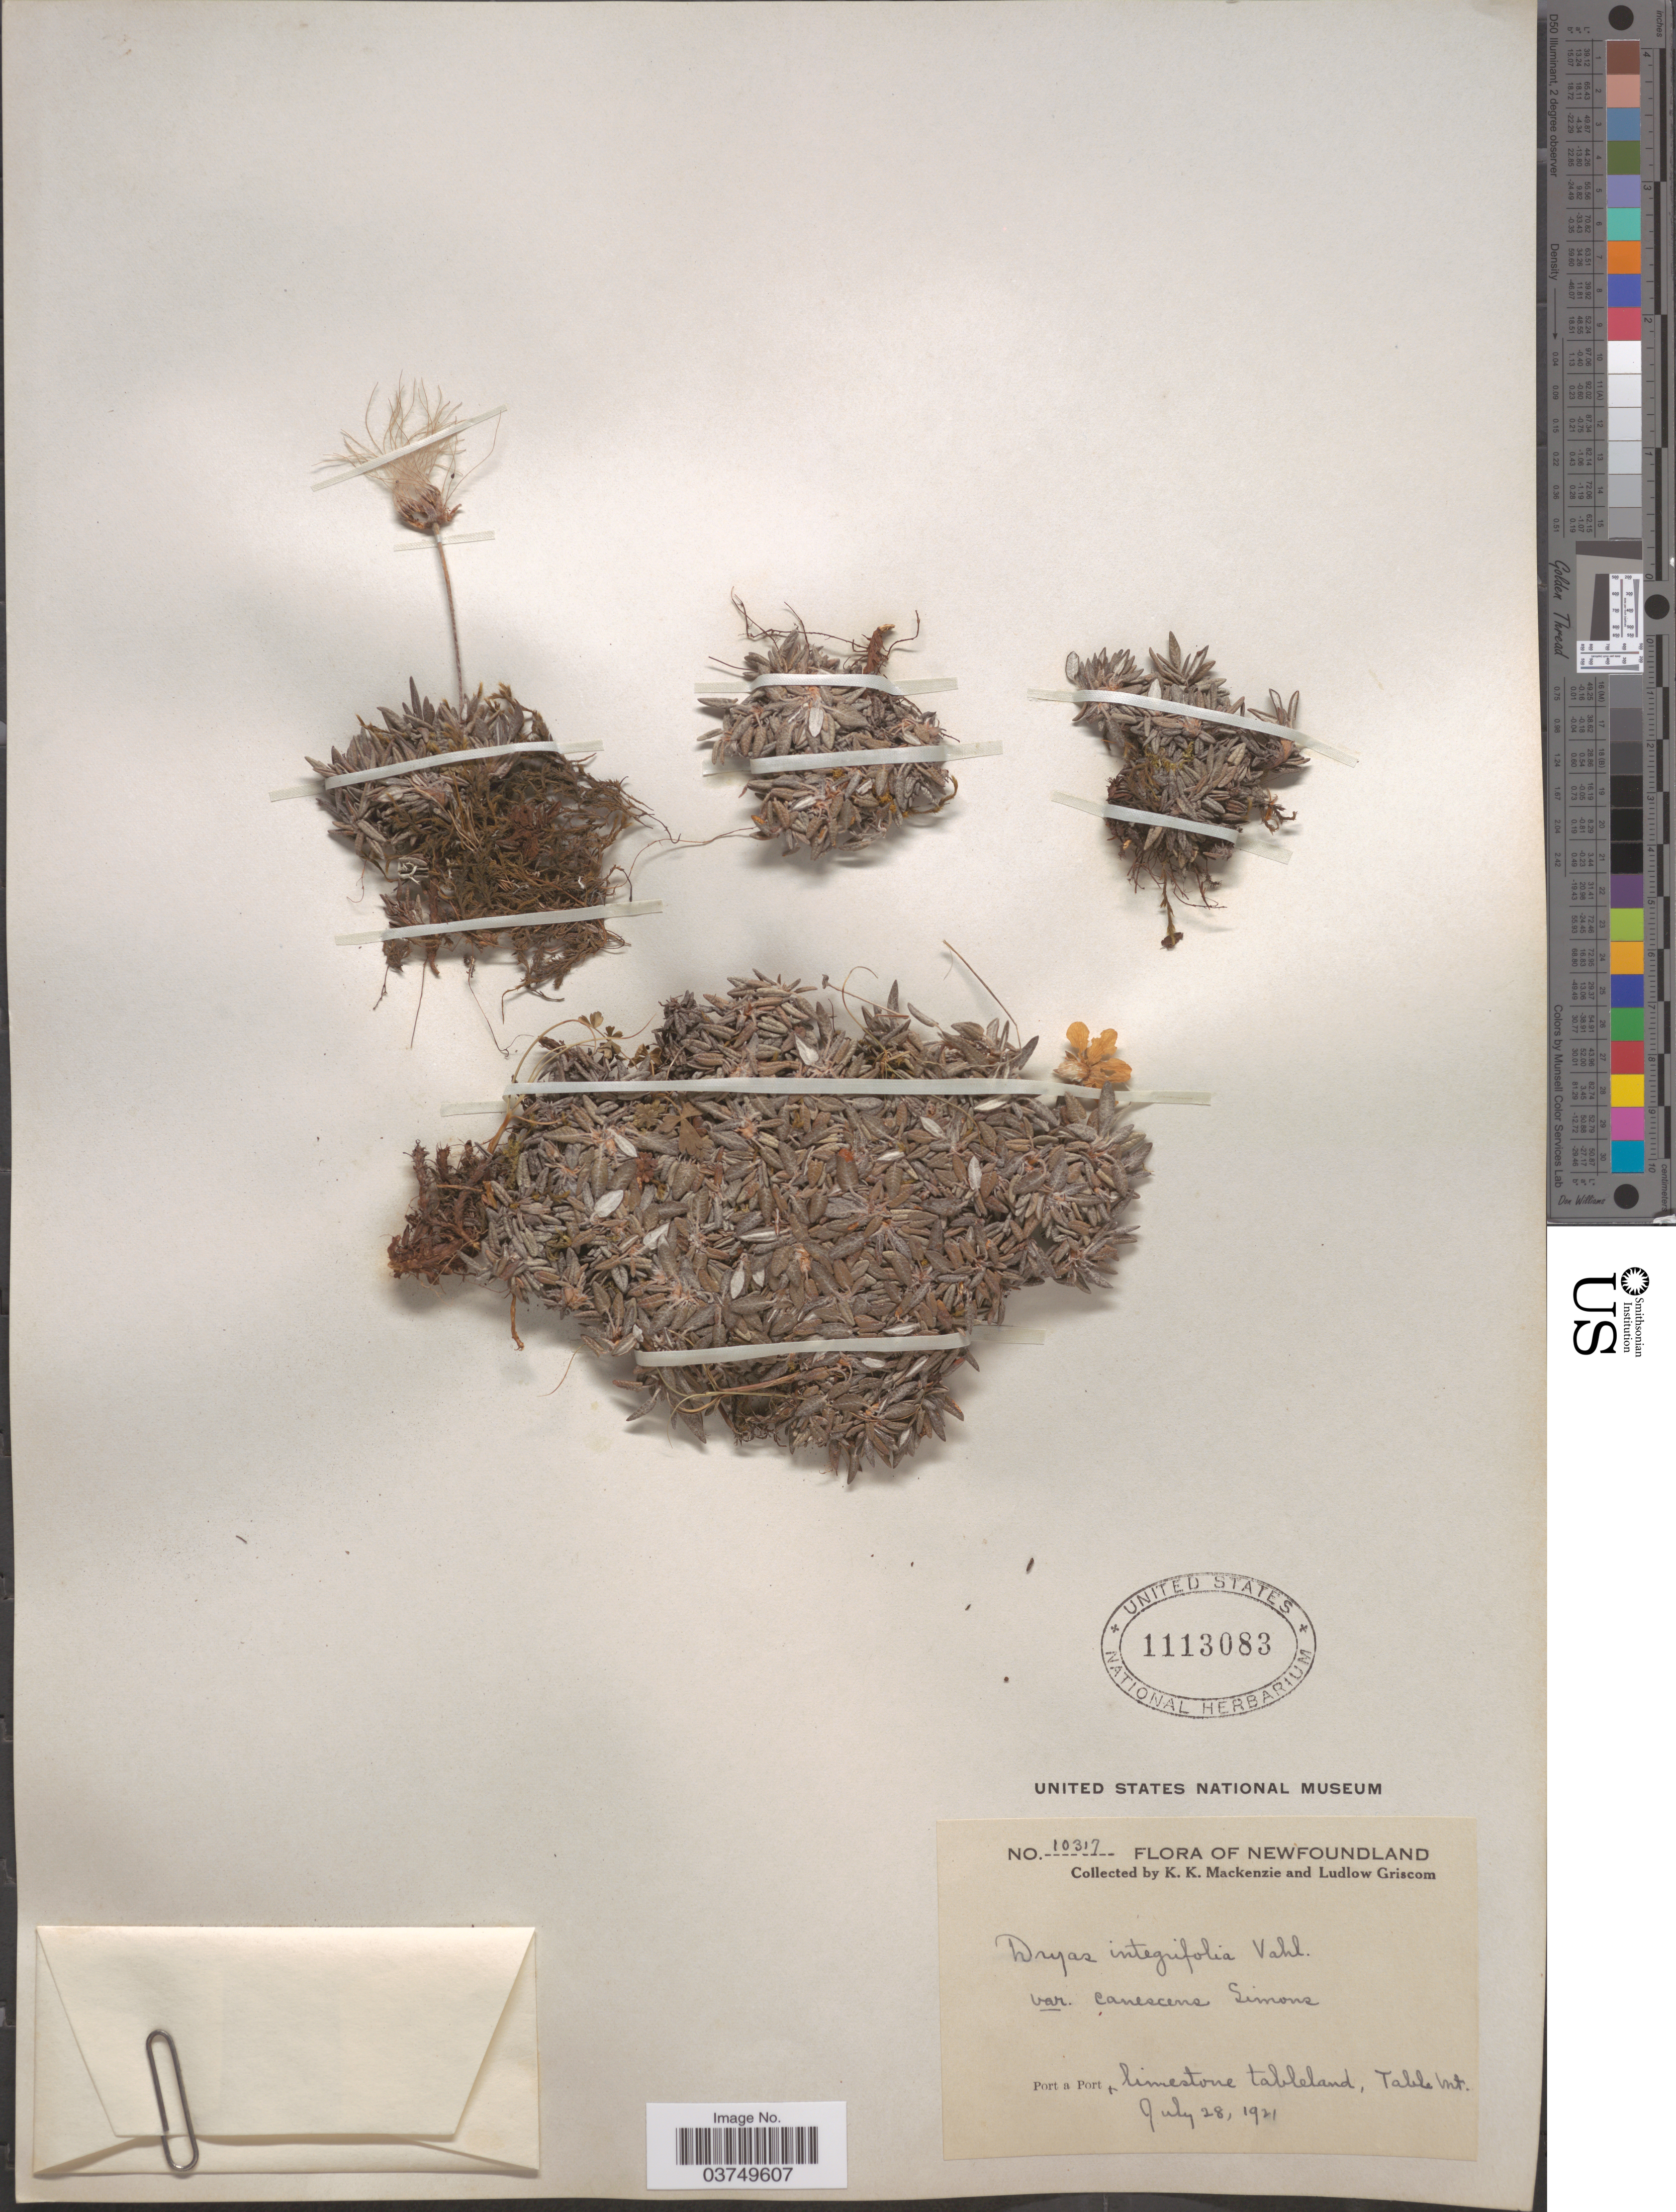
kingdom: Plantae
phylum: Tracheophyta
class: Magnoliopsida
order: Rosales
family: Rosaceae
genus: Dryas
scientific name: Dryas integrifolia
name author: Vahl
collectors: K. K. Mackenzie & L. Griscom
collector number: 10317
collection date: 1921-07-28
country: Canada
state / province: Newfoundland and Labrador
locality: Port a Port limestone tableland, Table Mt.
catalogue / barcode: US 1113083